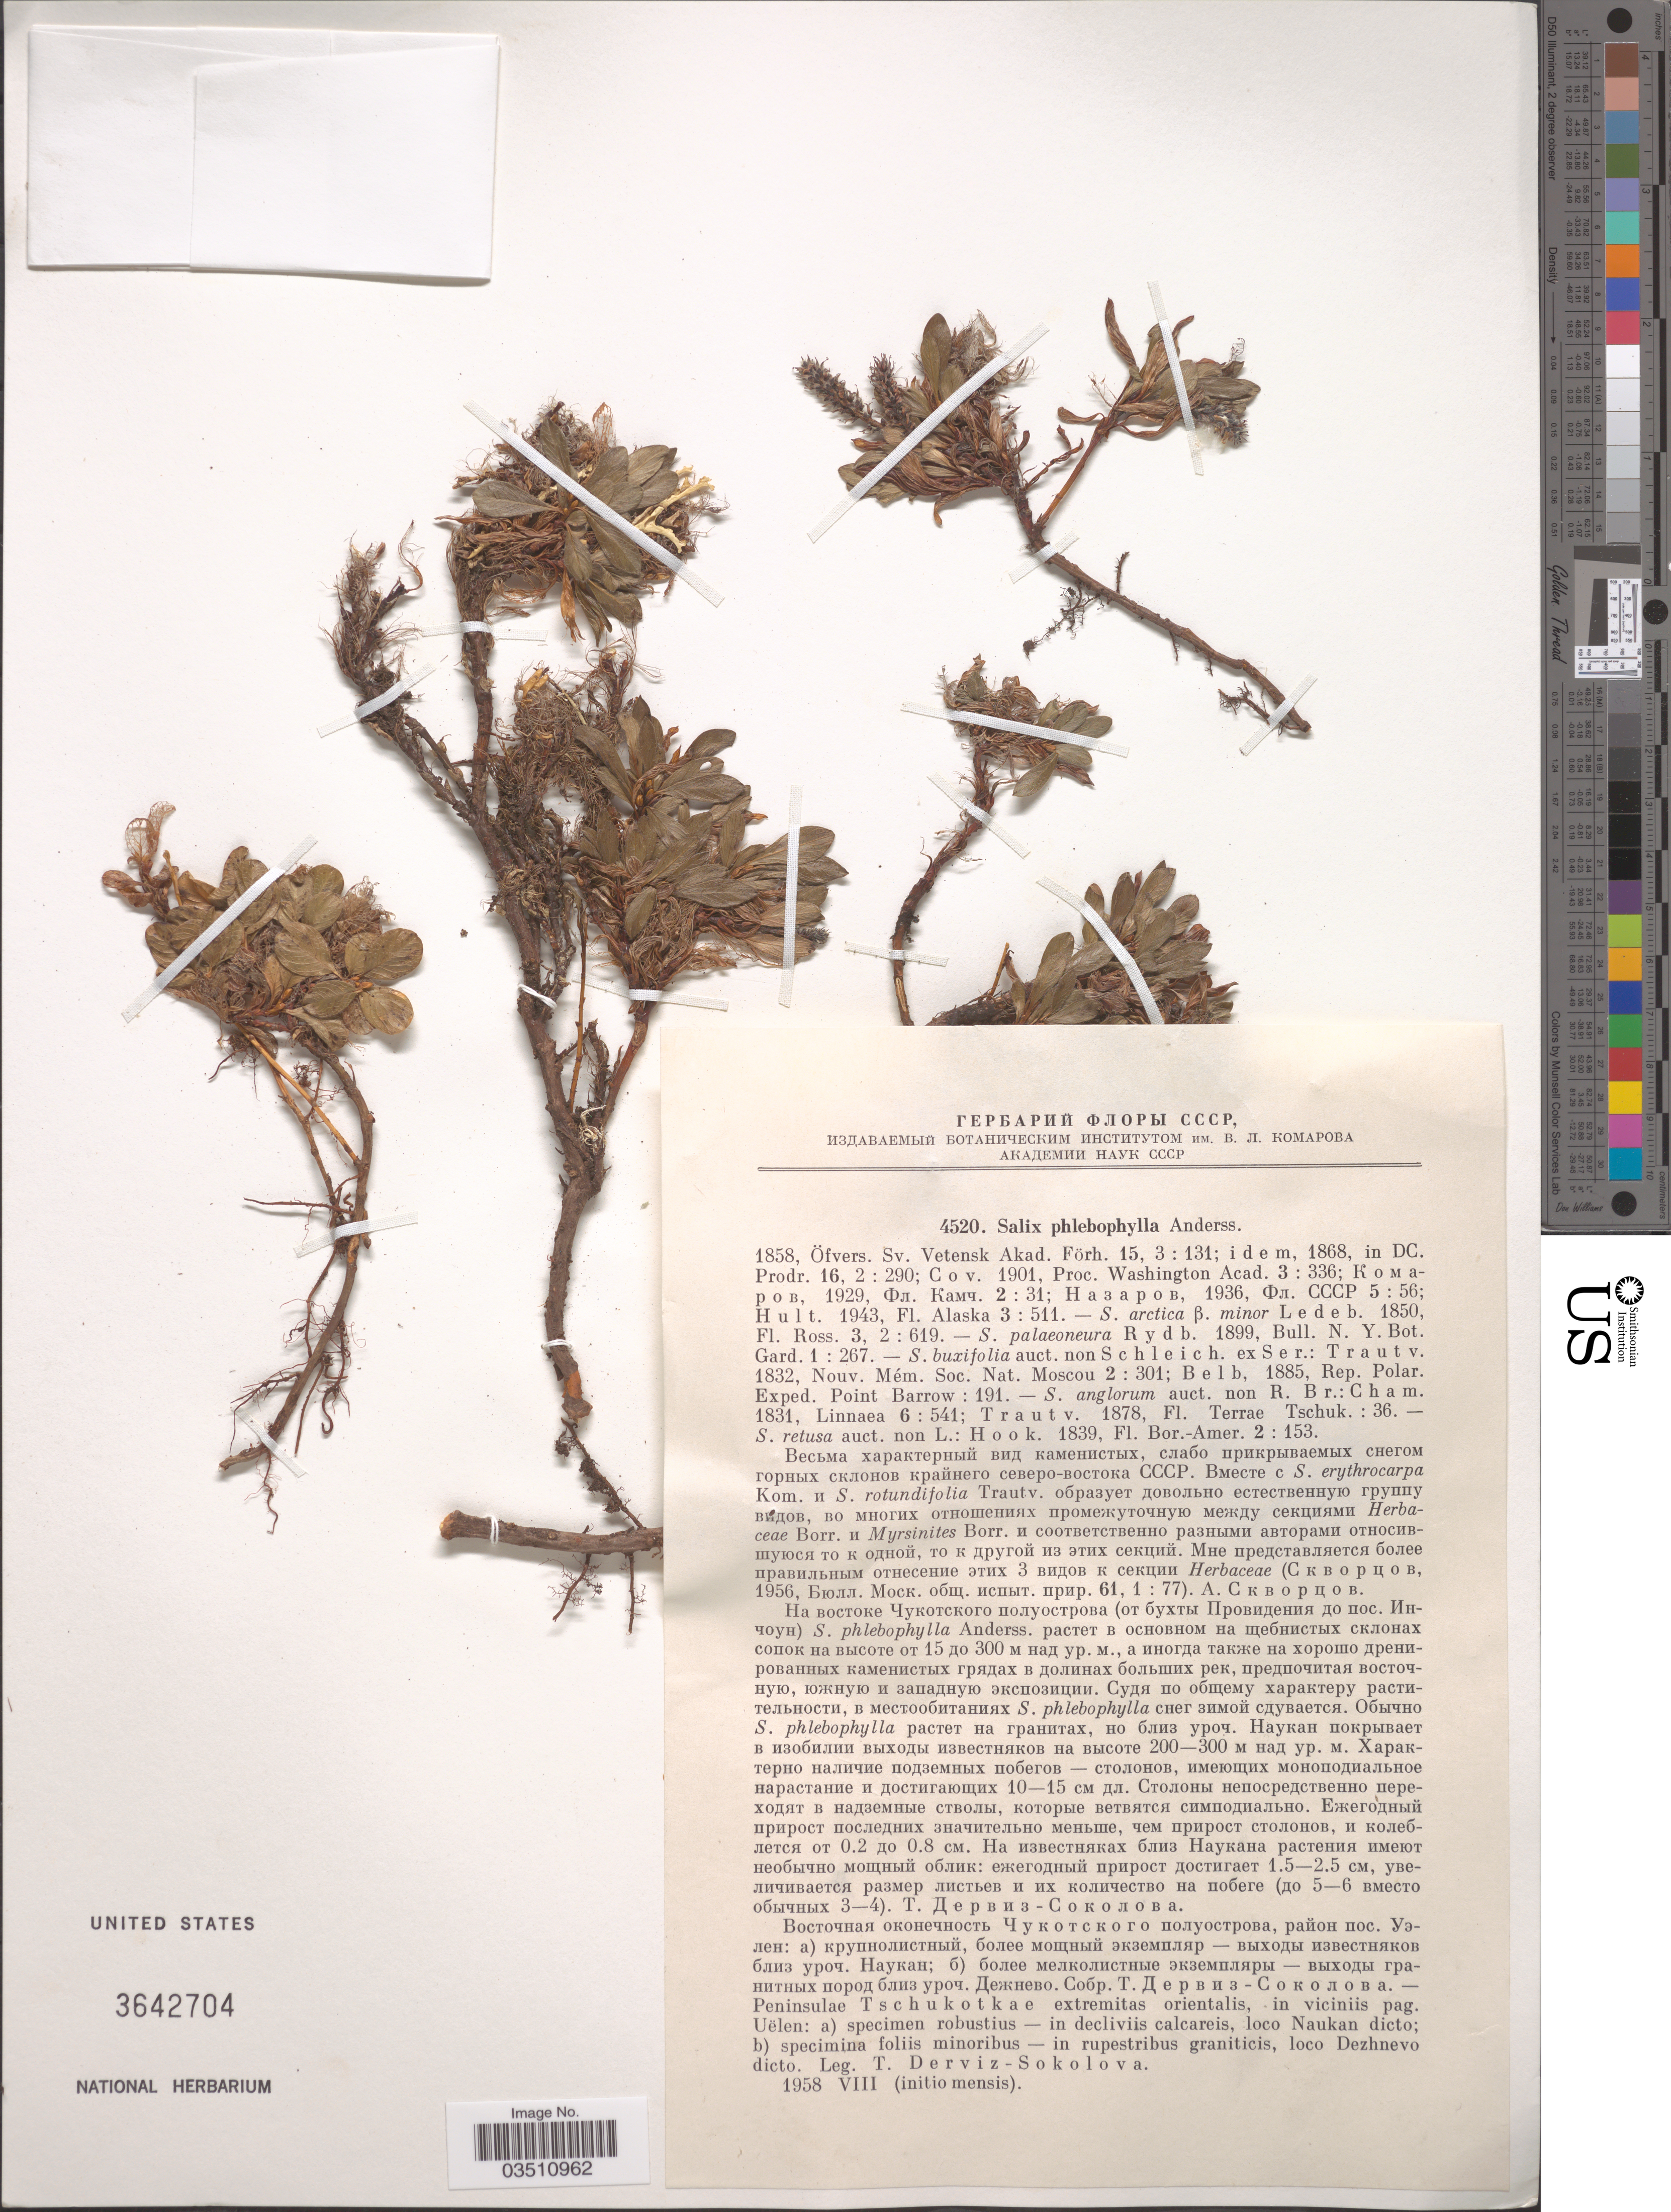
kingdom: Plantae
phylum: Tracheophyta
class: Magnoliopsida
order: Malpighiales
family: Salicaceae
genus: Salix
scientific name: Salix phlebophylla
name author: Andersson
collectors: T. Derviz-Sokolova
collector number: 4520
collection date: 1958-08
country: Russian Federation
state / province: Chukotka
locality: Peninsulae Tschukotkae extremitas orientalis, loco Naukan dicto [unsure placement]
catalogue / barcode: US 3642704